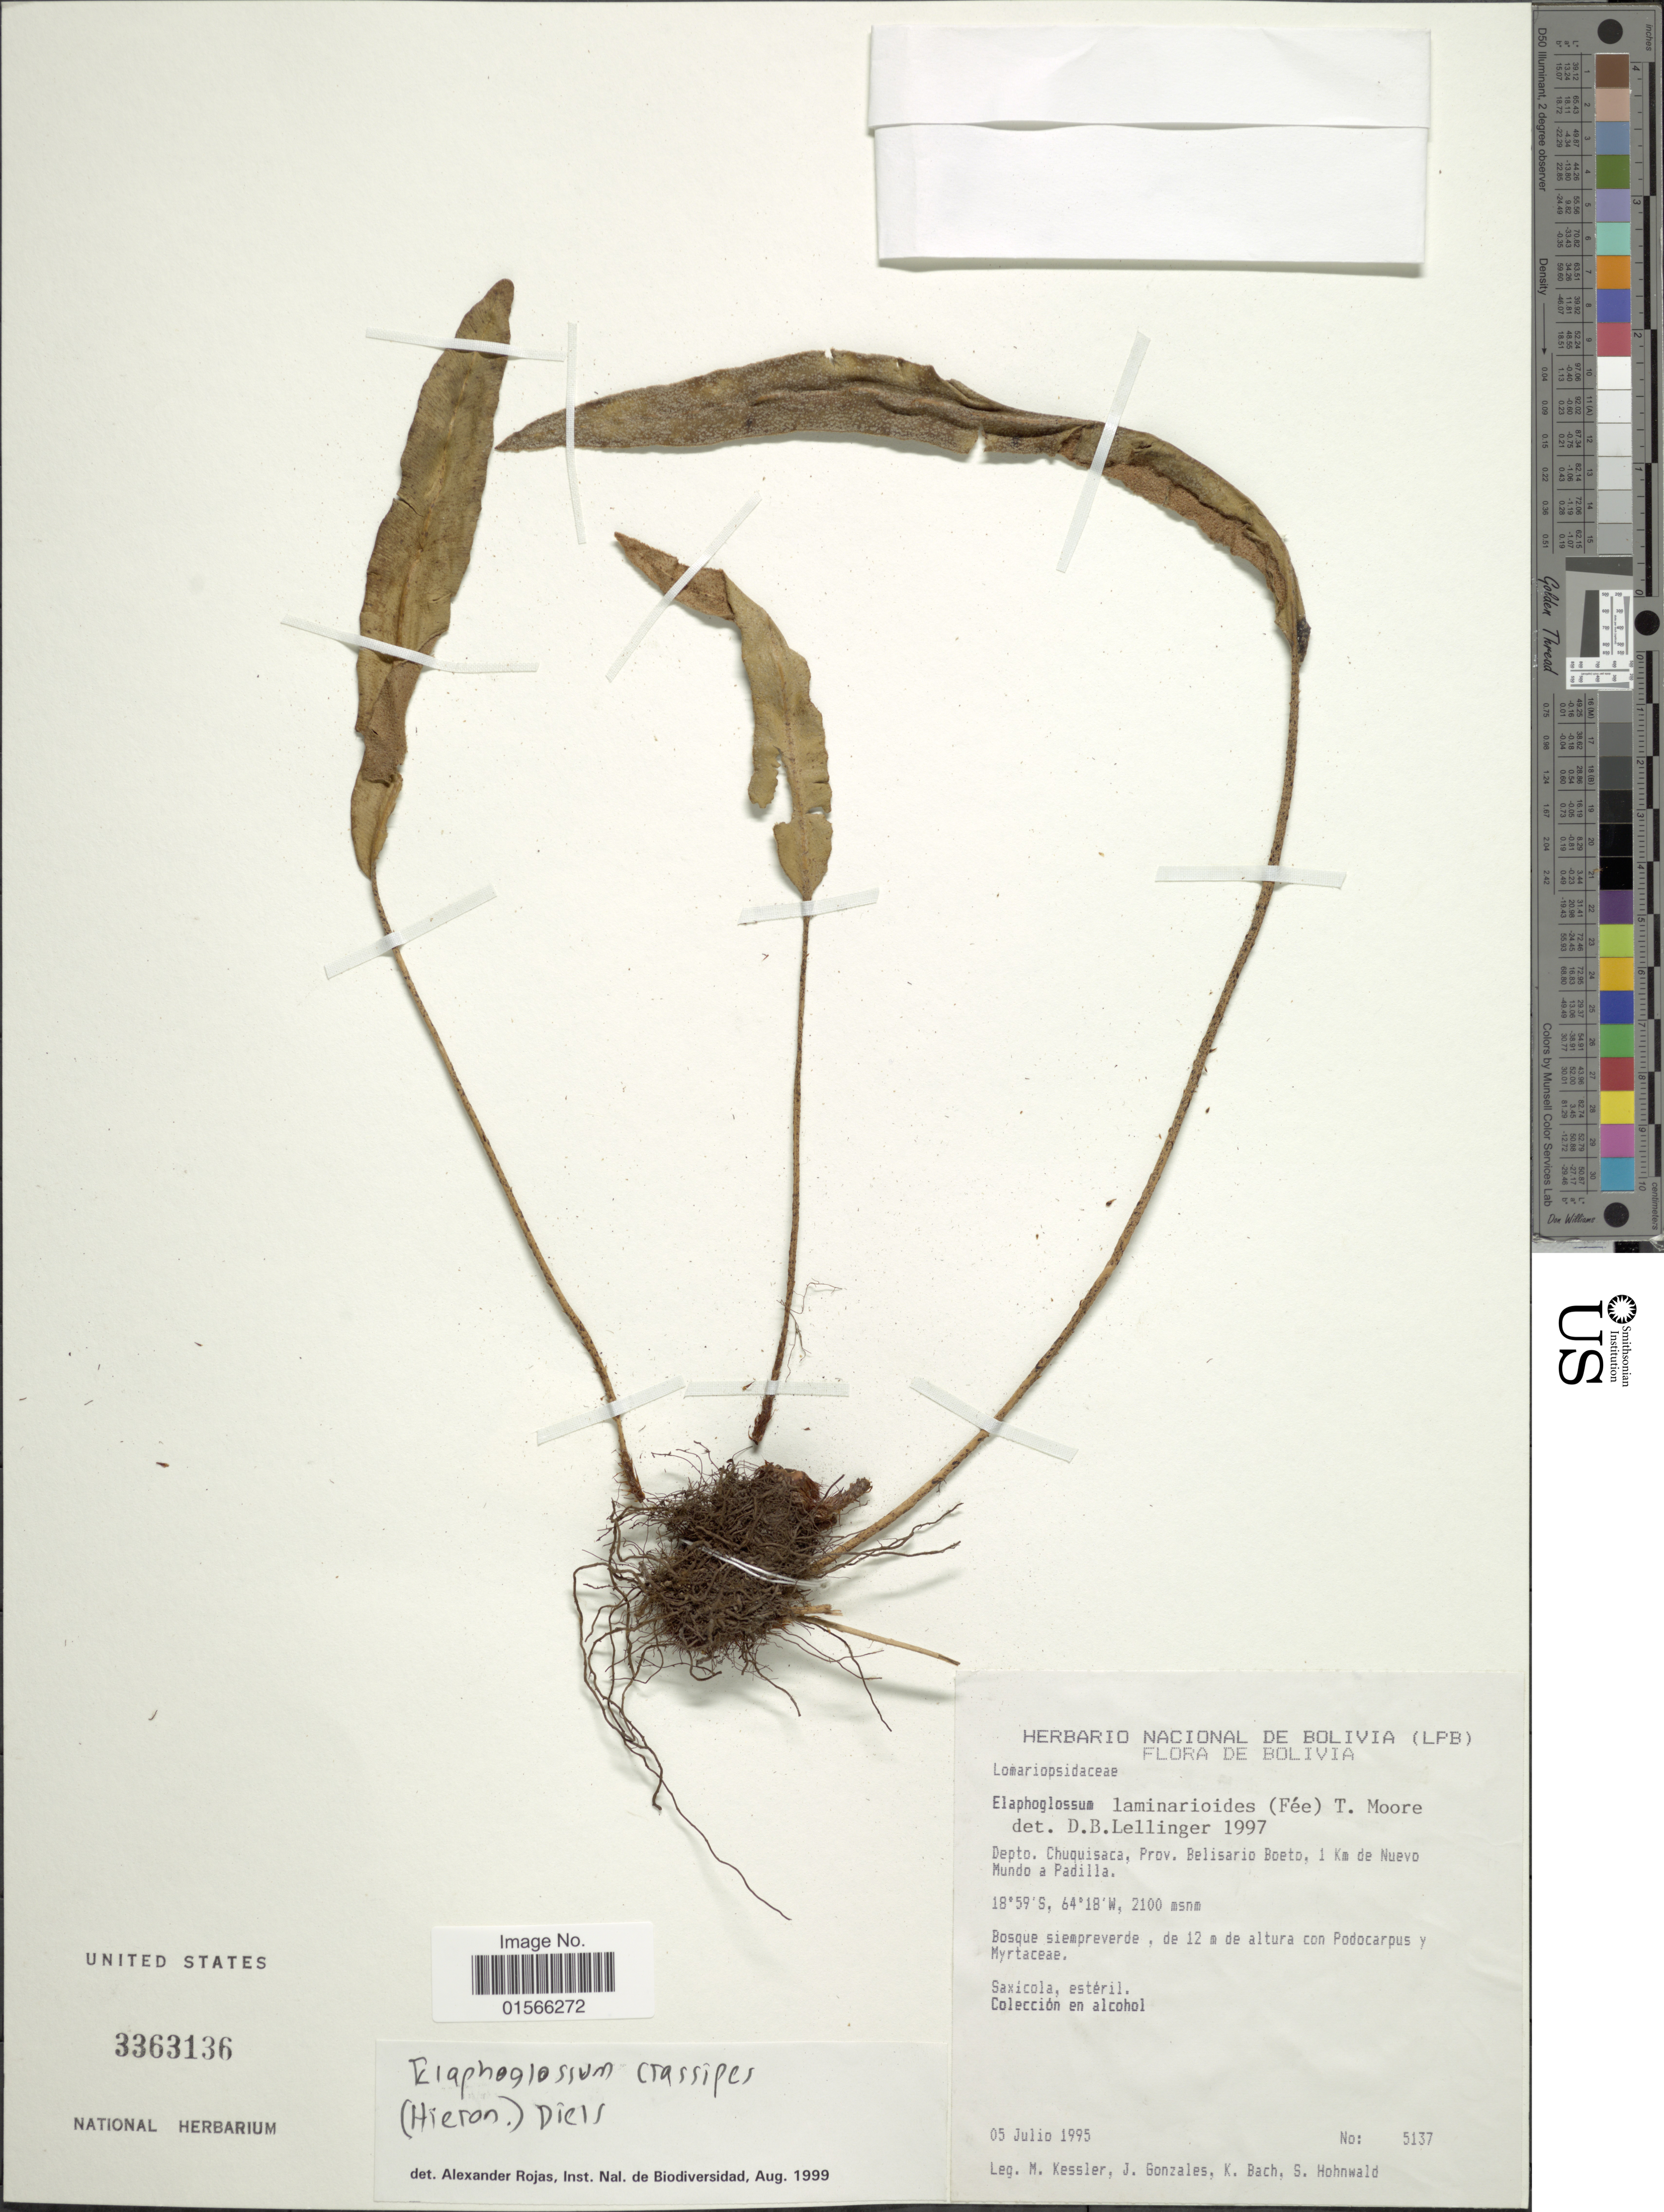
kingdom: Plantae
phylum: Tracheophyta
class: Polypodiopsida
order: Polypodiales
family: Dryopteridaceae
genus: Elaphoglossum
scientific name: Elaphoglossum crassipes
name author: (Hieron.) Diels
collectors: M. Kessler, J. Gonzales, K. Bach & S. Hohnwald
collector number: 5137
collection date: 1995-07-05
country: Bolivia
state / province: Chuquisaca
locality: Depto. Chuquisaca, prov. Belisario Boeto, 1 Km de Nuevo Mundo a Padilla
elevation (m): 2100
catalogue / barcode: US 3363136